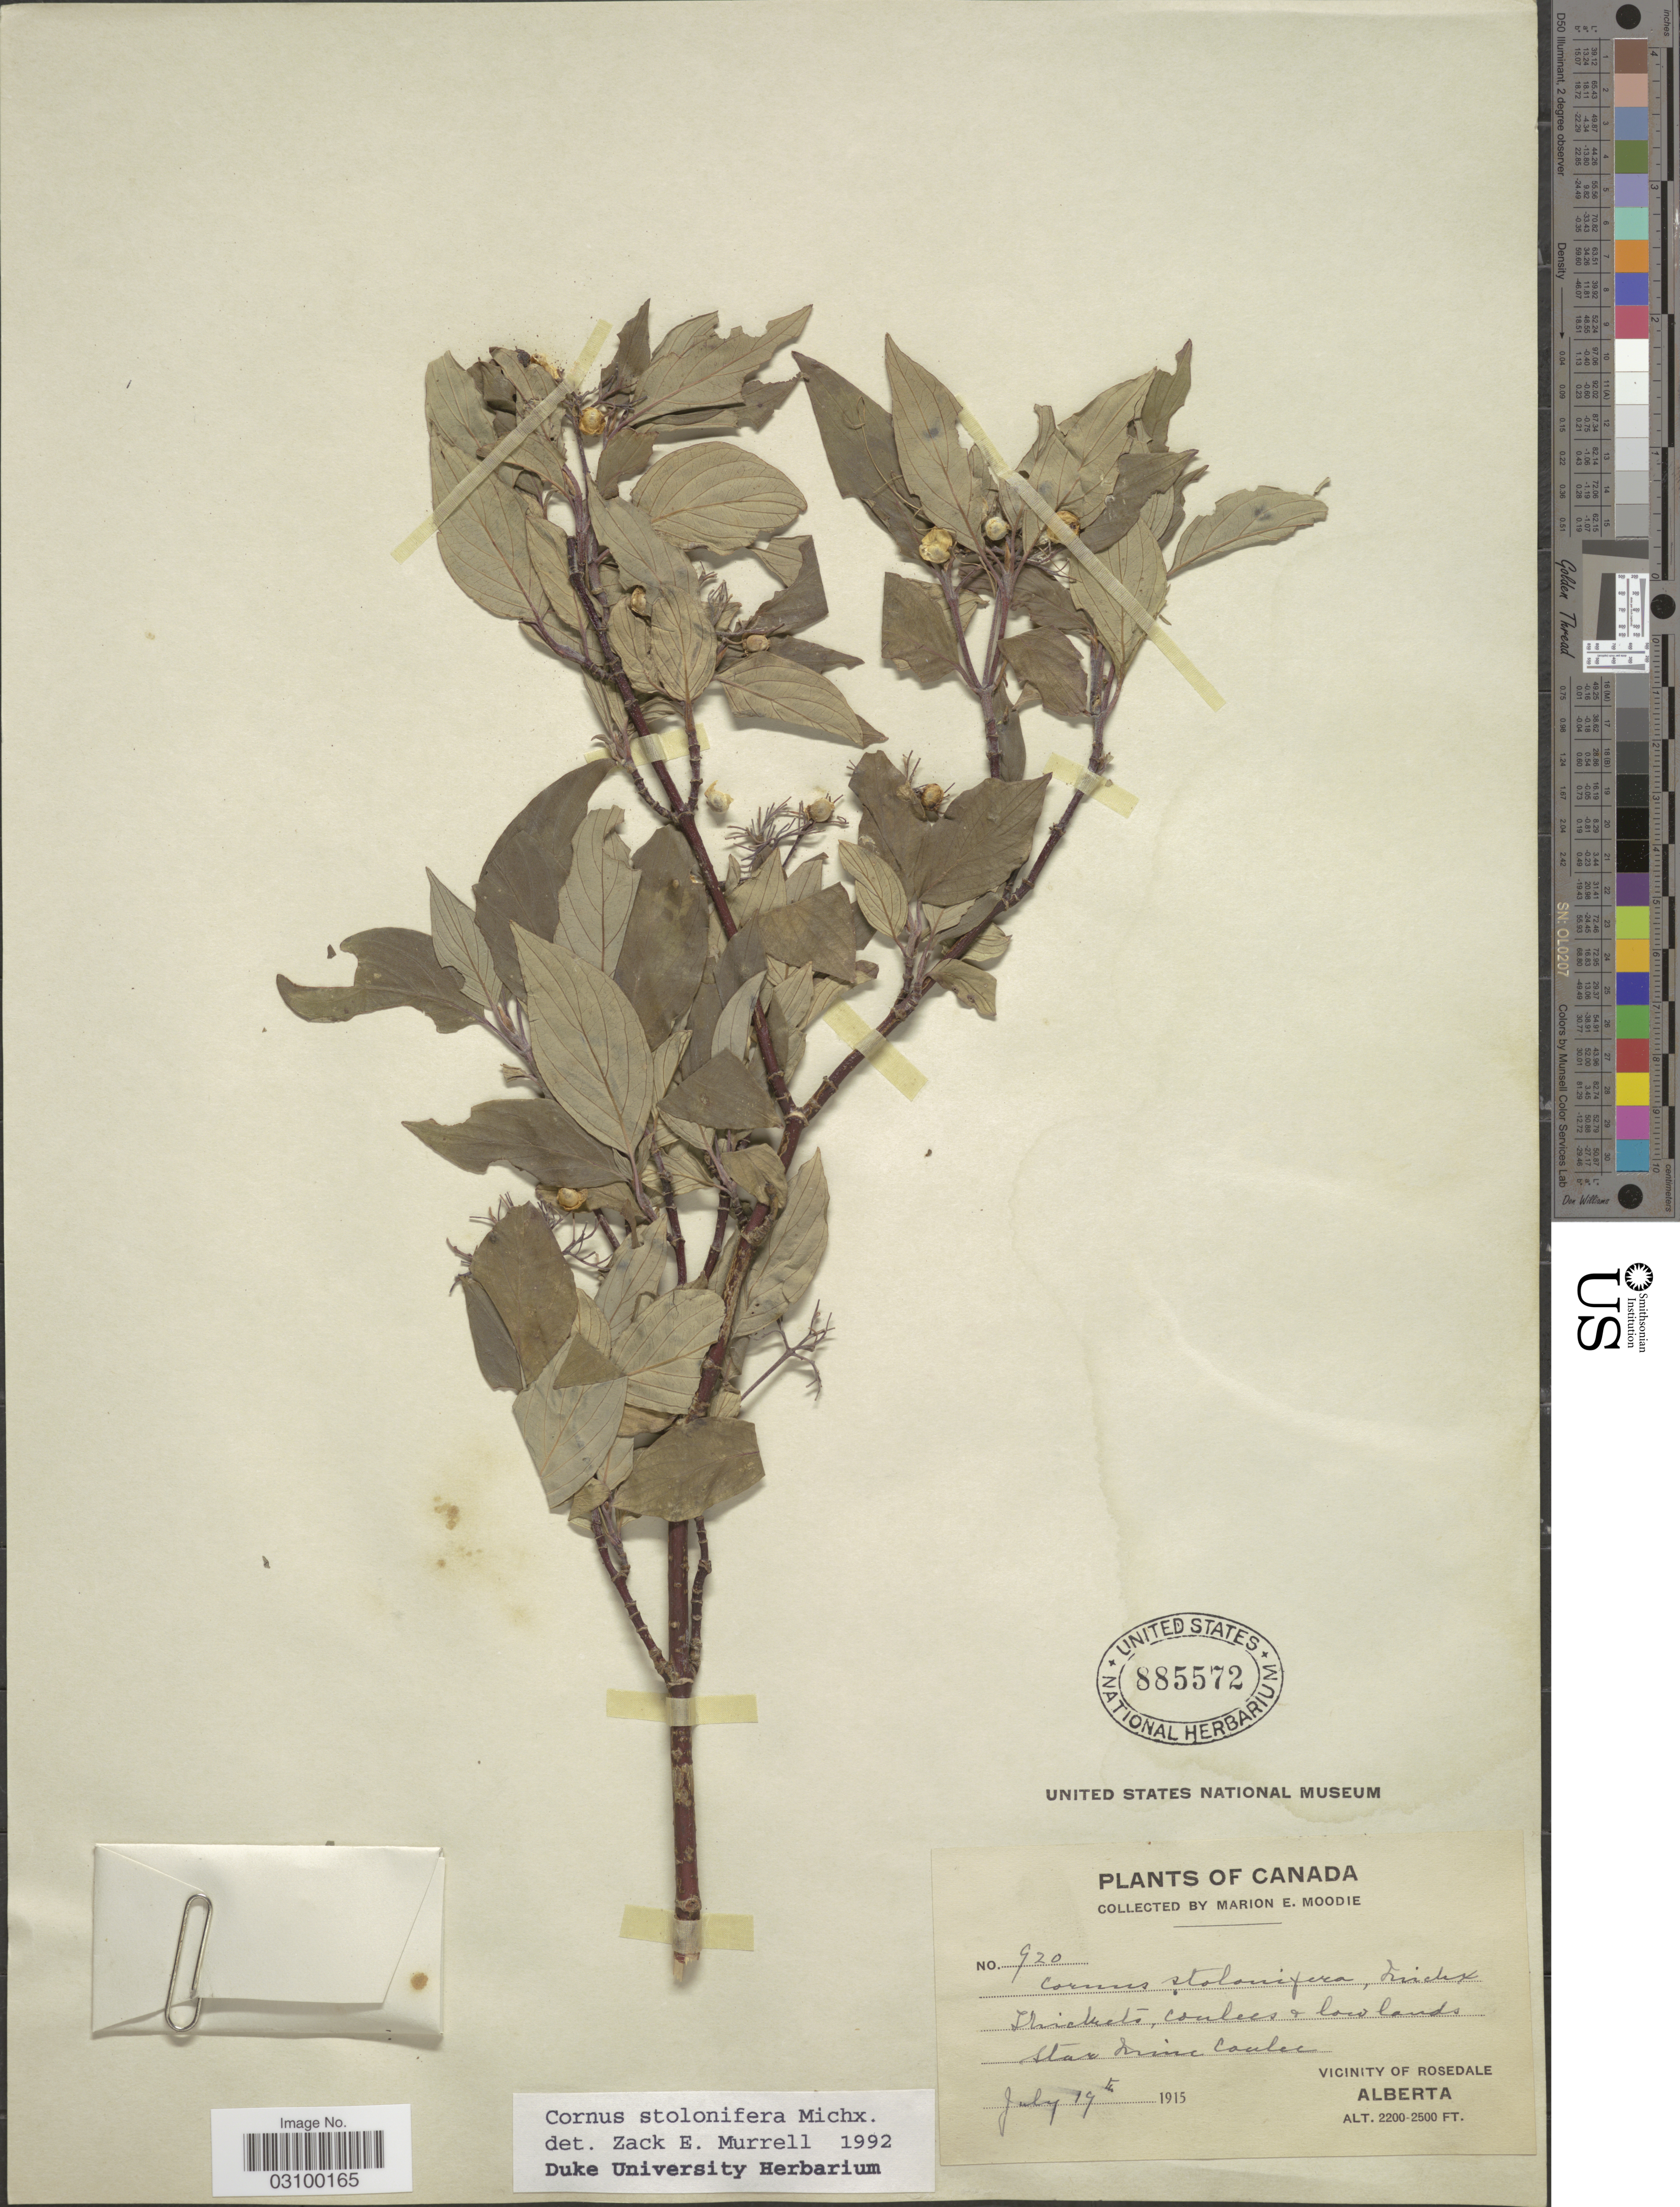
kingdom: Plantae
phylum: Tracheophyta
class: Magnoliopsida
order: Cornales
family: Cornaceae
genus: Cornus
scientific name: Cornus sericea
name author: L.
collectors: M. E. Moodie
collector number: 920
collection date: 1915-07-19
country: Canada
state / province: Alberta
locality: Star Mine Coulee. Vicinity of Rosedale.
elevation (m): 671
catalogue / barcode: US 885572